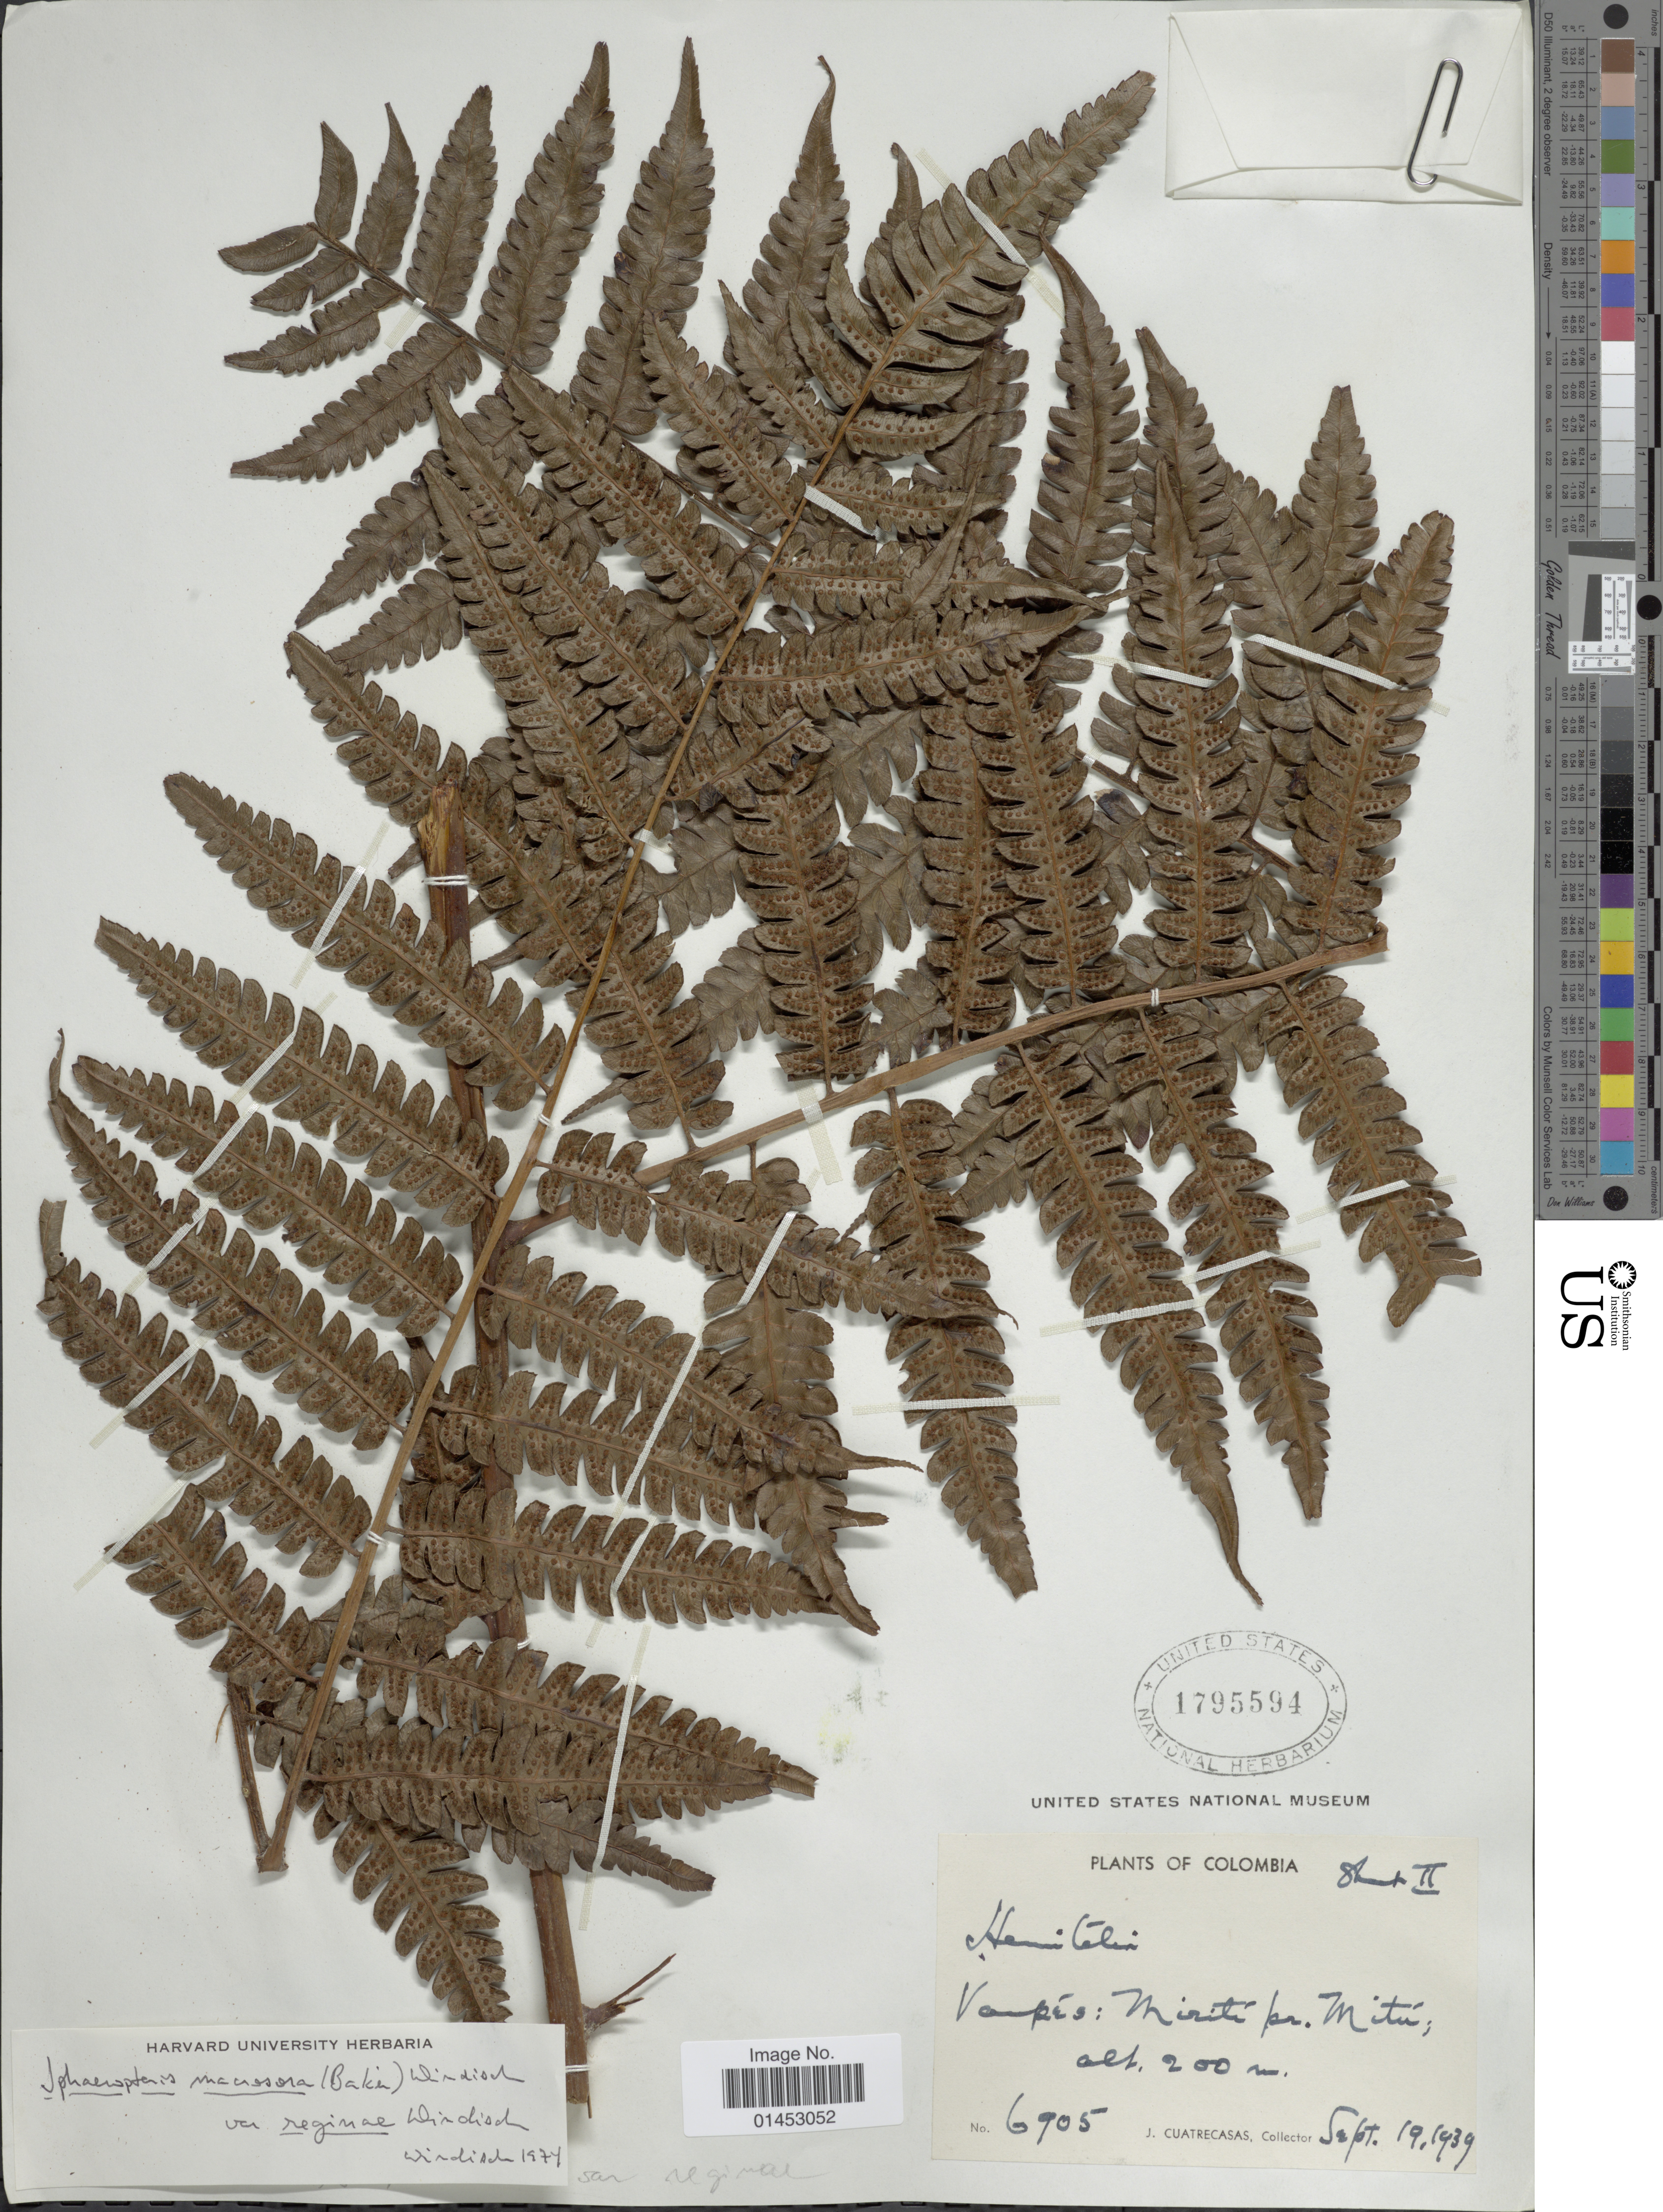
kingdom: Plantae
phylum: Tracheophyta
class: Polypodiopsida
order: Cyatheales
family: Cyatheaceae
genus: Cyathea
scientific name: Cyathea traillii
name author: (Baker) Domin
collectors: J. Cuatrecasas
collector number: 6905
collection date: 1939-09-19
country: Colombia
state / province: Vaupés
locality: Vaupés: Mirití pr. Mitú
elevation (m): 200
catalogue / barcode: US 1795594